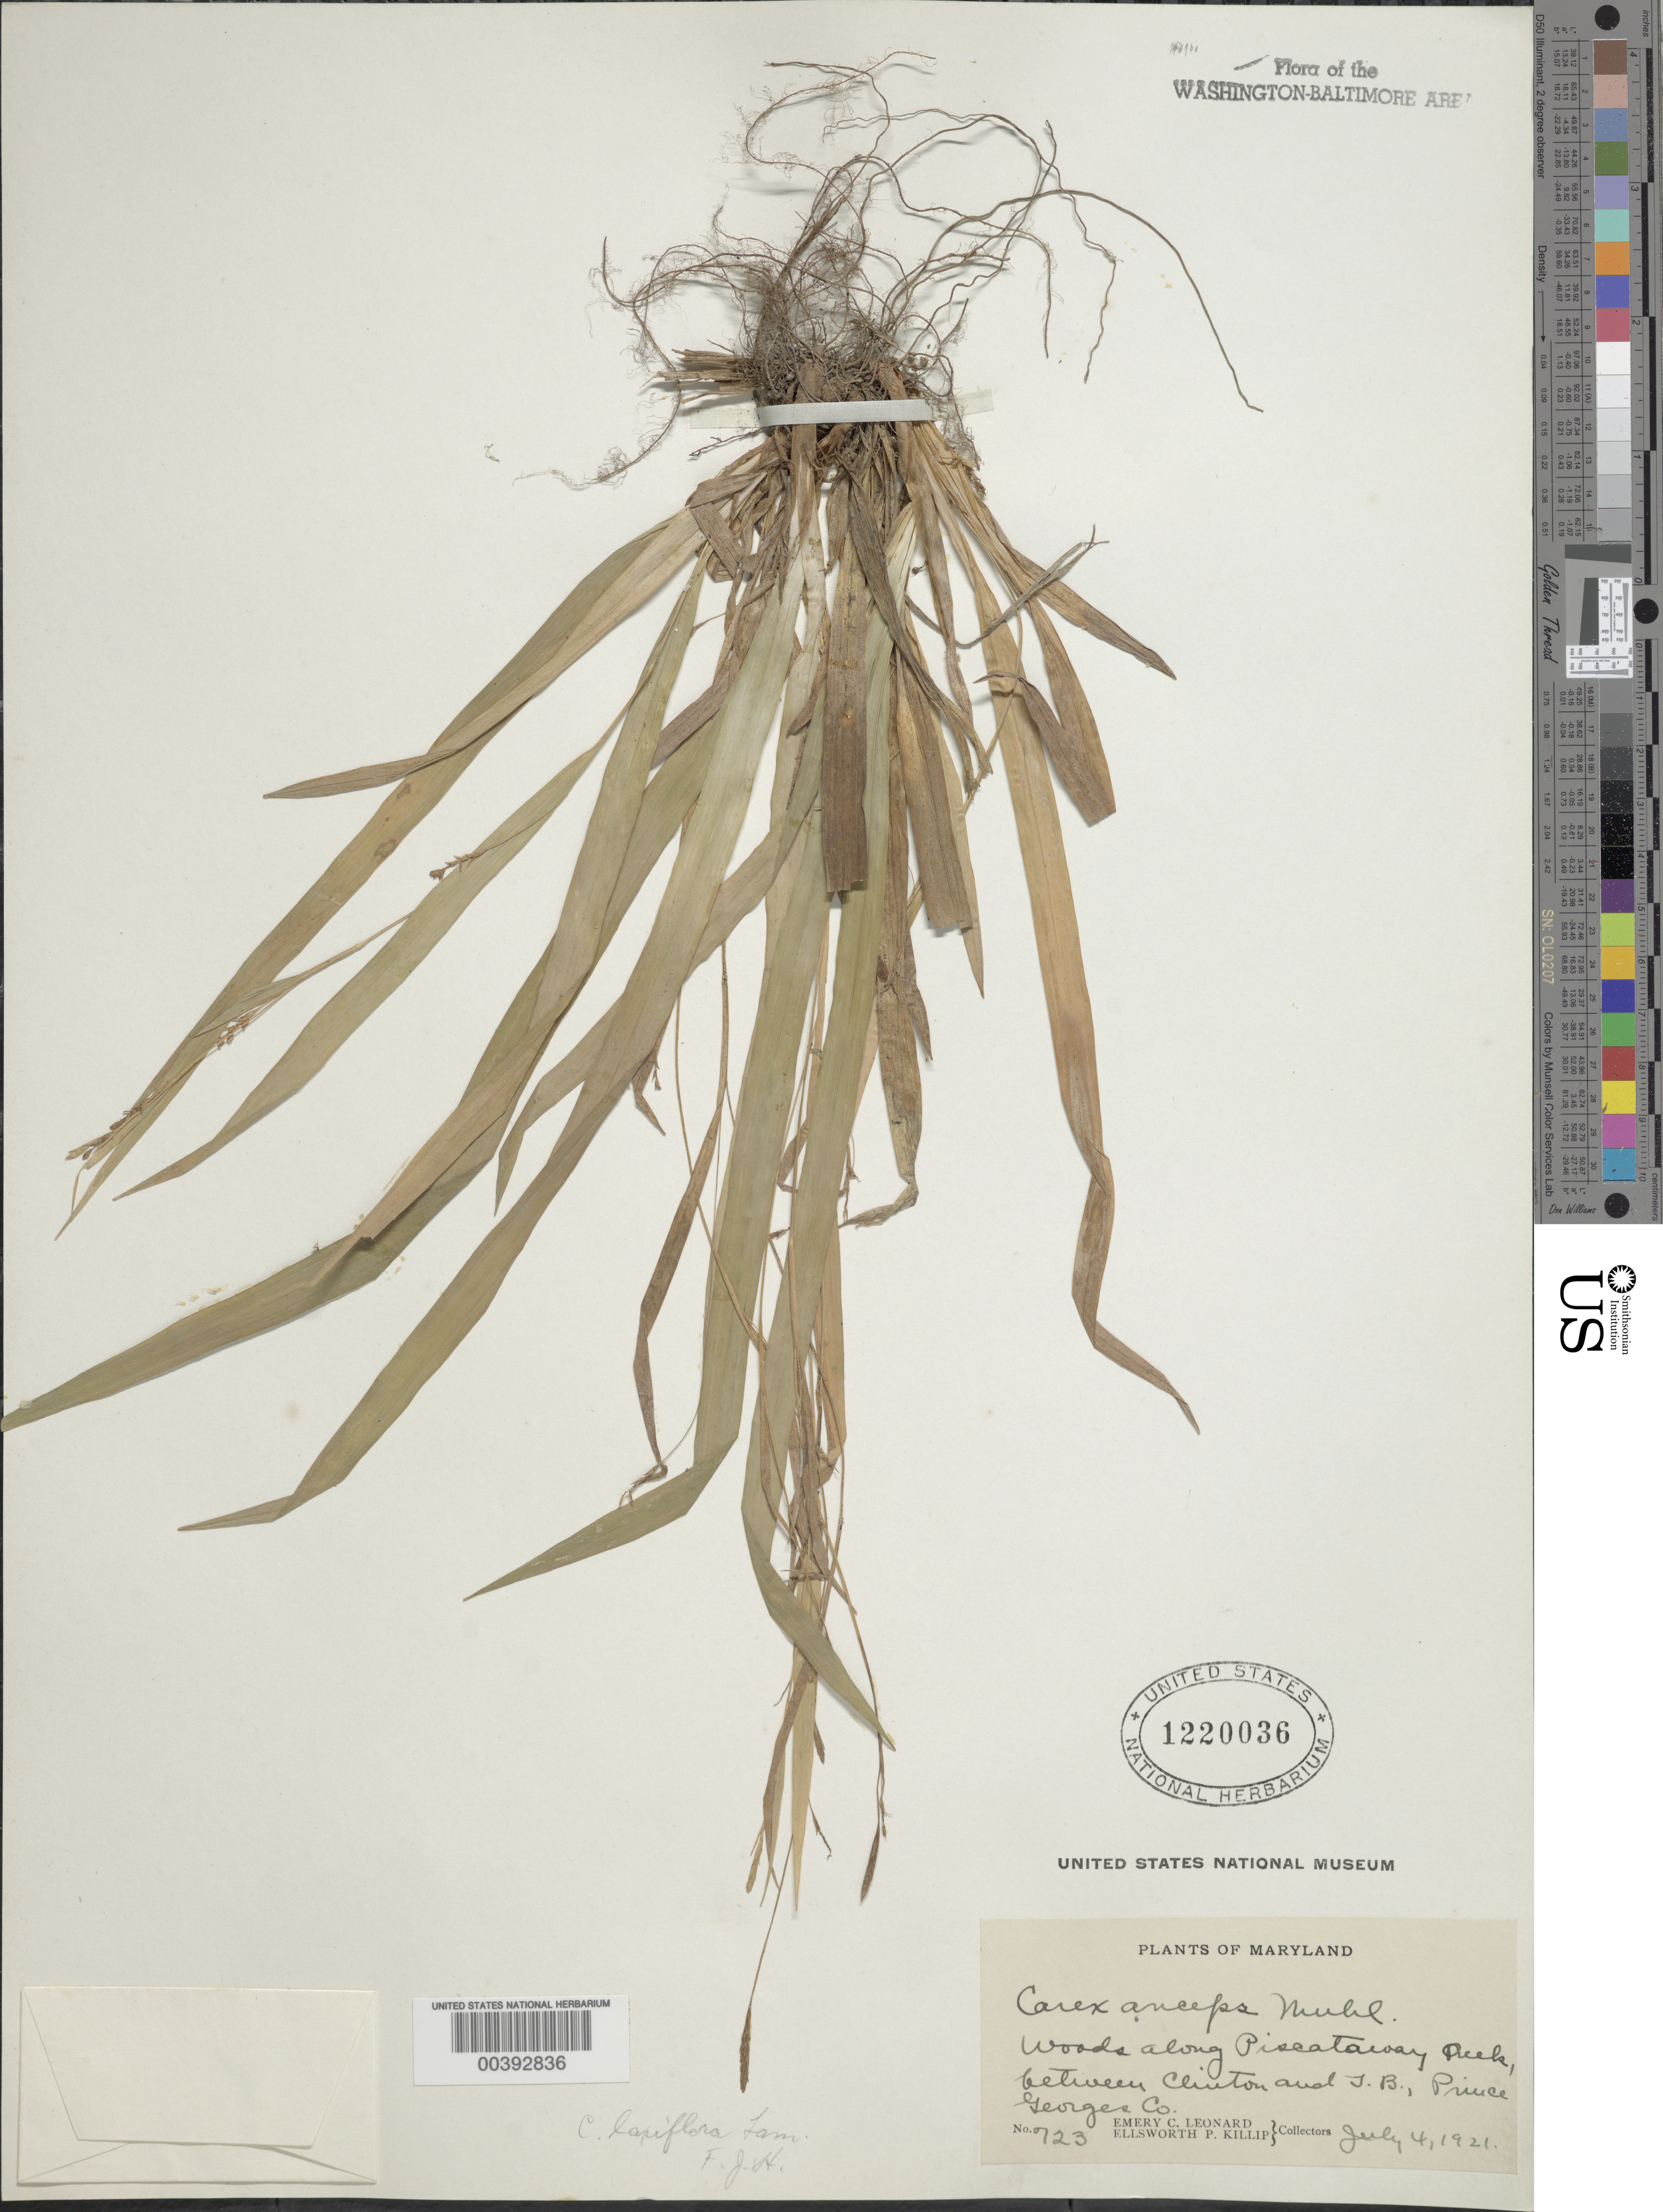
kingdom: Plantae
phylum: Tracheophyta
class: Liliopsida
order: Poales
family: Cyperaceae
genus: Carex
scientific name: Carex laxiflora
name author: Lam.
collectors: E. C. Leonard & E. P. Killip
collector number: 723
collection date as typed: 04 Jul 1921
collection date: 1921-07-04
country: United States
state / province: Maryland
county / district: Prince George's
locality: Piscataway Creek, between Clinton and T.B.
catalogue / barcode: US 1220036